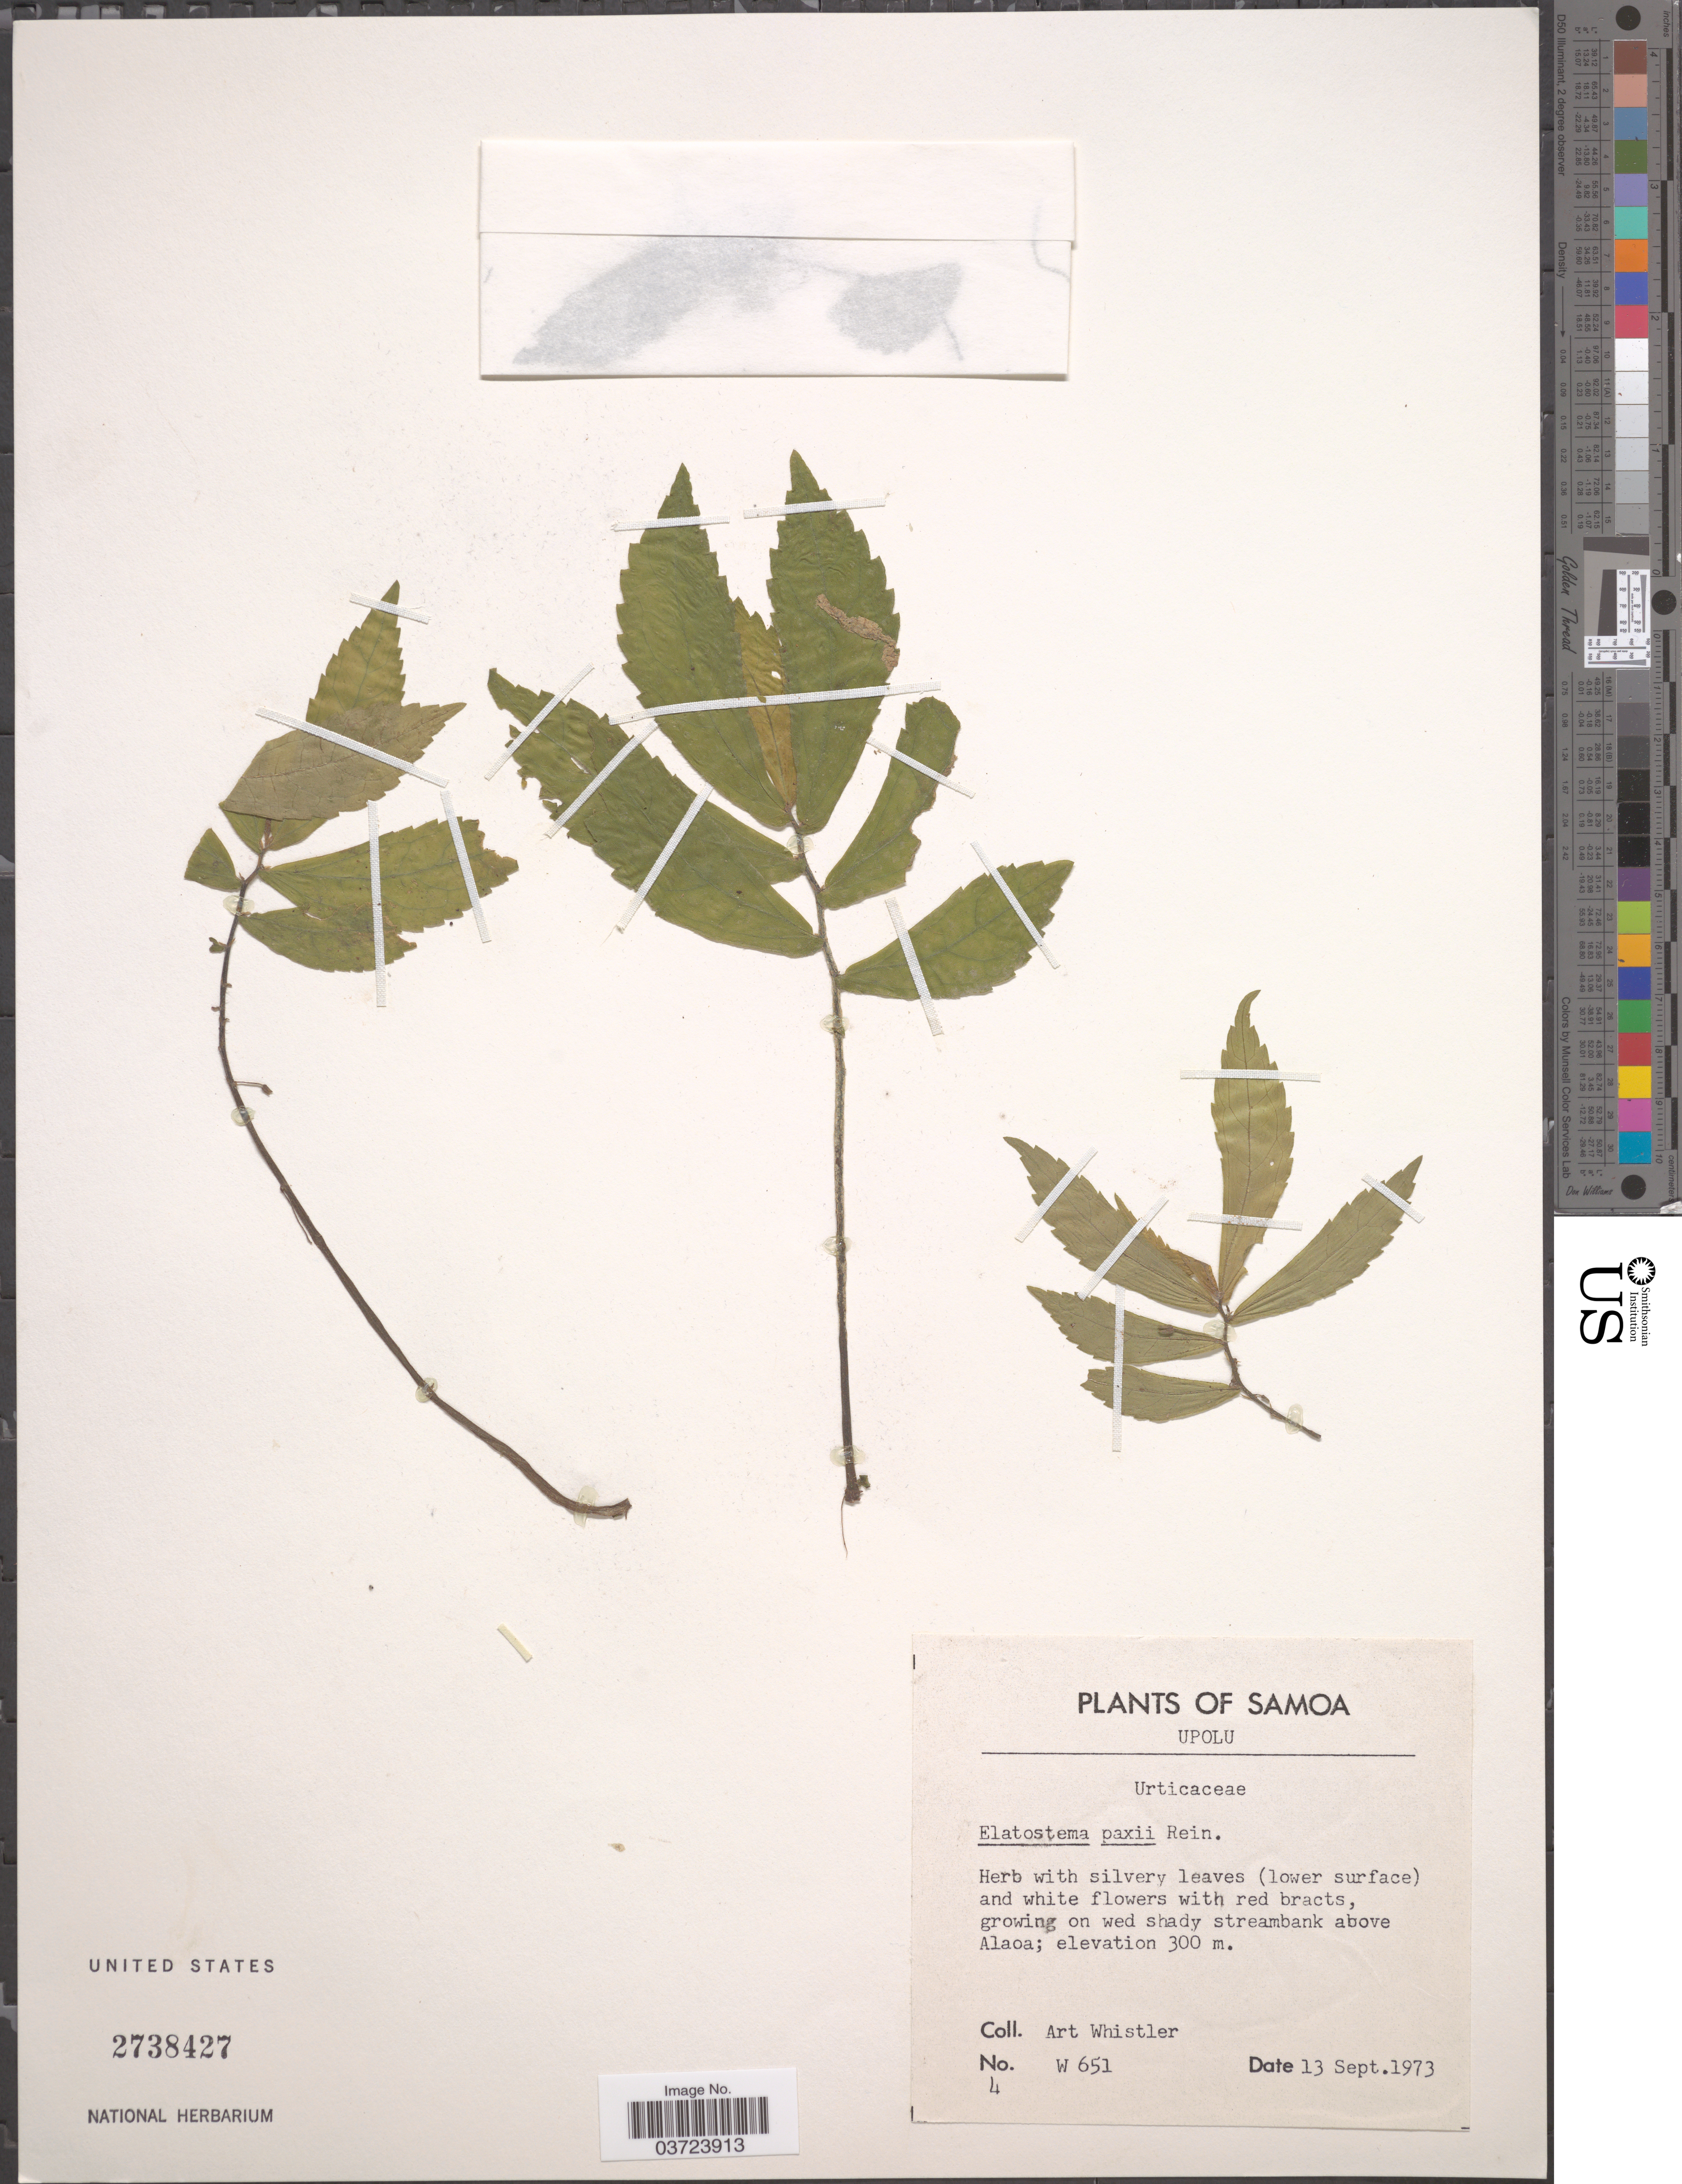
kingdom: Plantae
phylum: Tracheophyta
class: Magnoliopsida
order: Rosales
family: Urticaceae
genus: Elatostema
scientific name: Elatostema paxii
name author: Reinecke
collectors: A. Whistler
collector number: W651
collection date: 1973-09-13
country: Samoa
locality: Samoa. Upolu. On wed shady streambank above Alaoa.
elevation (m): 300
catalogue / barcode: US 2738427